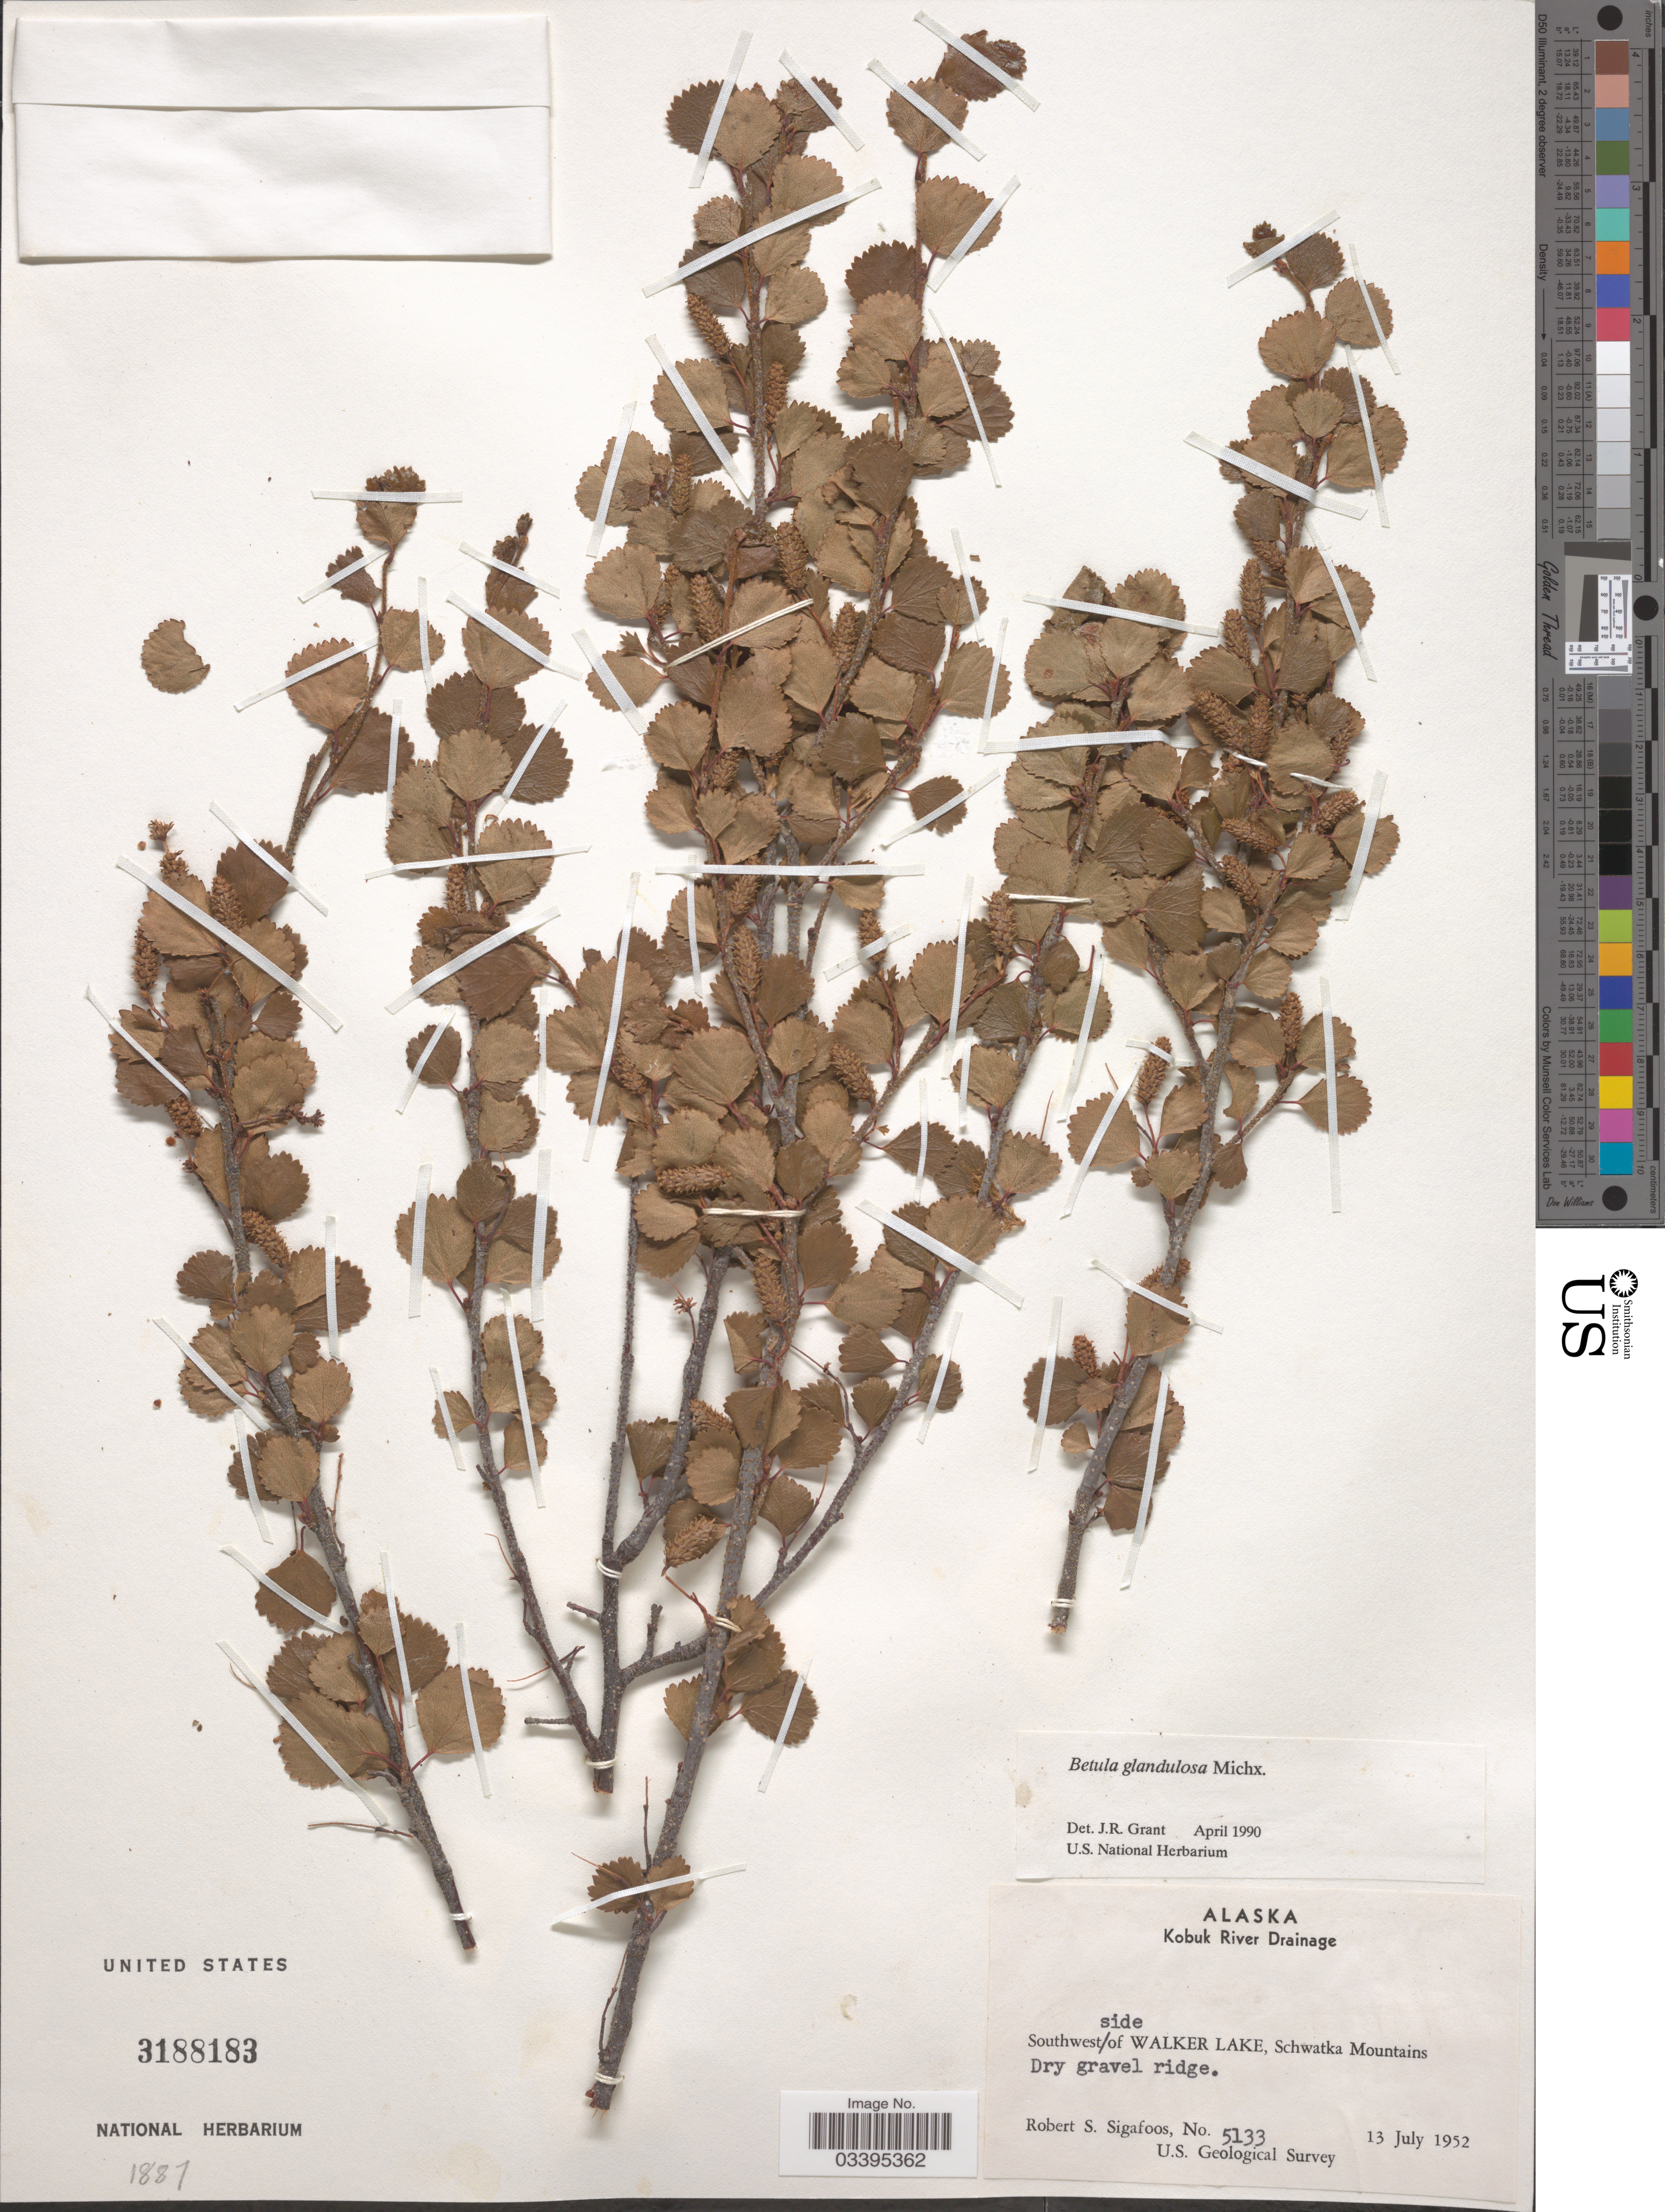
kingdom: Plantae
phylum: Tracheophyta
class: Magnoliopsida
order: Fagales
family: Betulaceae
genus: Betula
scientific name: Betula glandulosa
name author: Michx.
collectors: R. Sigafoos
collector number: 5133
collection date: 1952-07-13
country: United States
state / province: Alaska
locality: Kobuk River Drainage. Southwest side of Walker Lake, Schwatka Mountains.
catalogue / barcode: US 3188183